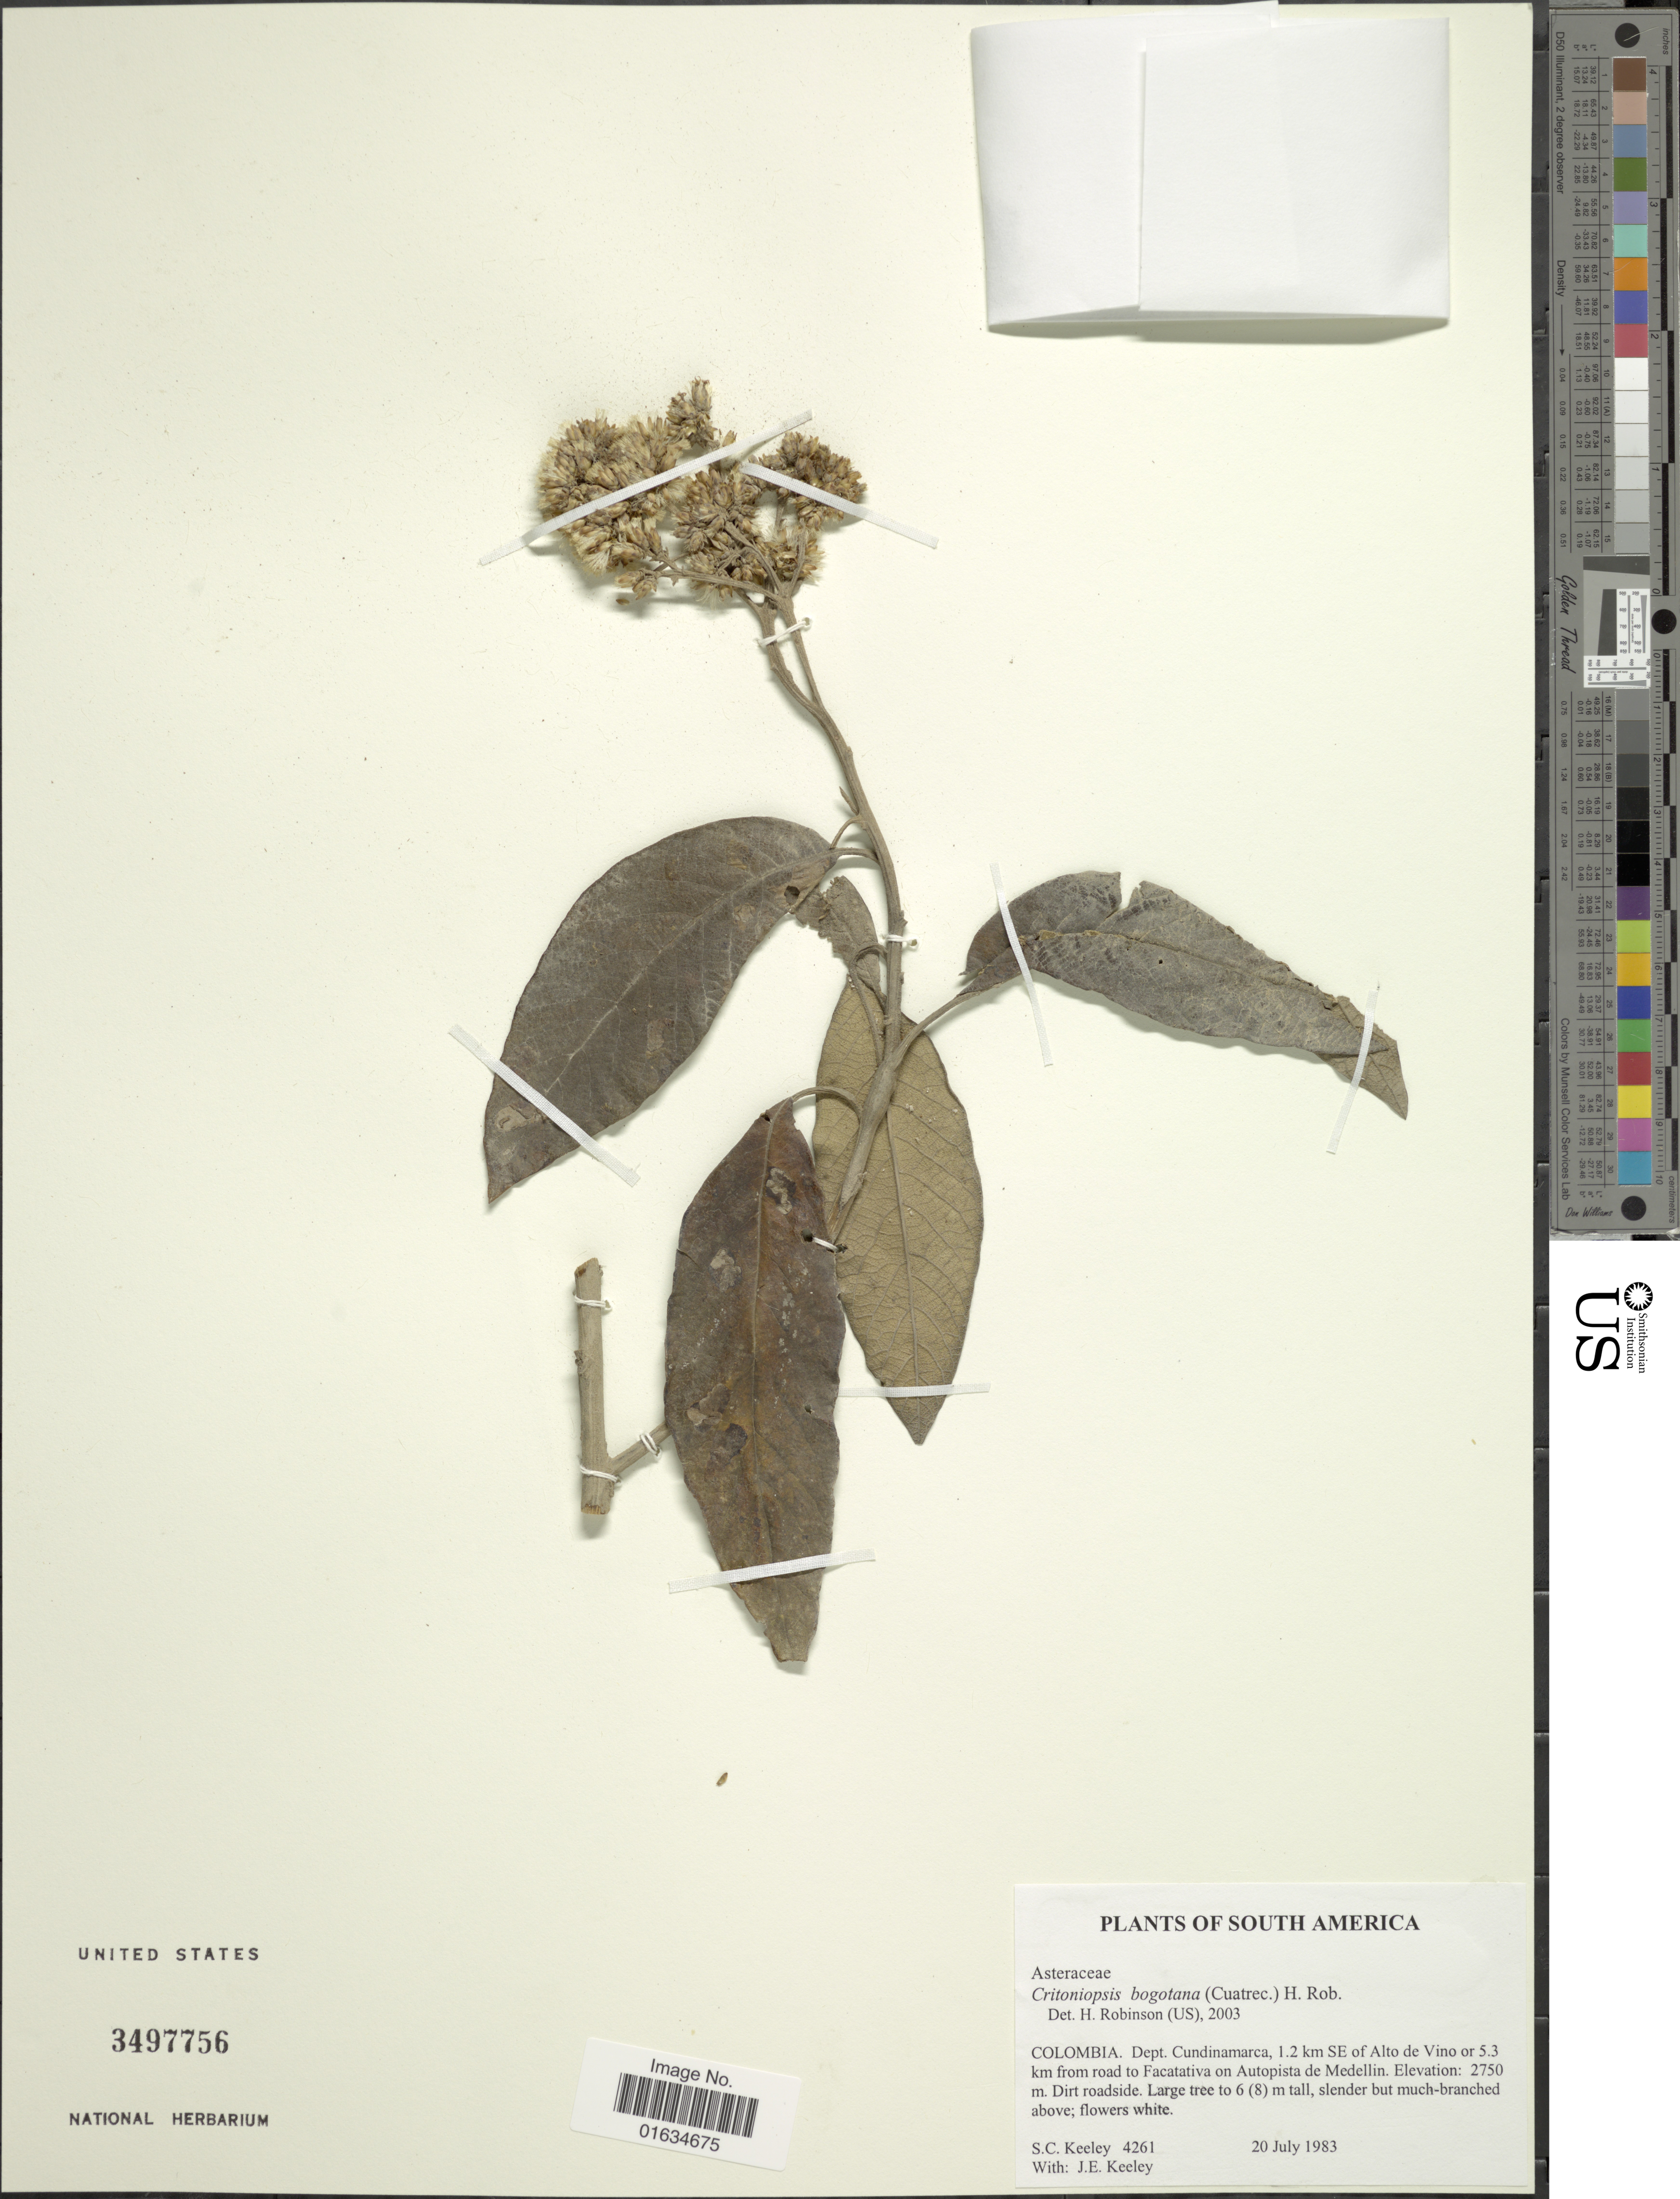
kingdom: Plantae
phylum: Tracheophyta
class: Magnoliopsida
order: Asterales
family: Asteraceae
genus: Critoniopsis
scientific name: Critoniopsis bogotana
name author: (Cuatrec.) H. Rob.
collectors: S. C. Keeley & J. E. Keeley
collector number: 4261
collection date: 1983-07-20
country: Colombia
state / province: Cundinamarca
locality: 1.2 km SE of Alto de Vino or 5.3 km from road to Facatativa on Autopista de Medellin, dirt roadside.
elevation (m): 2750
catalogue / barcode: US 3497756